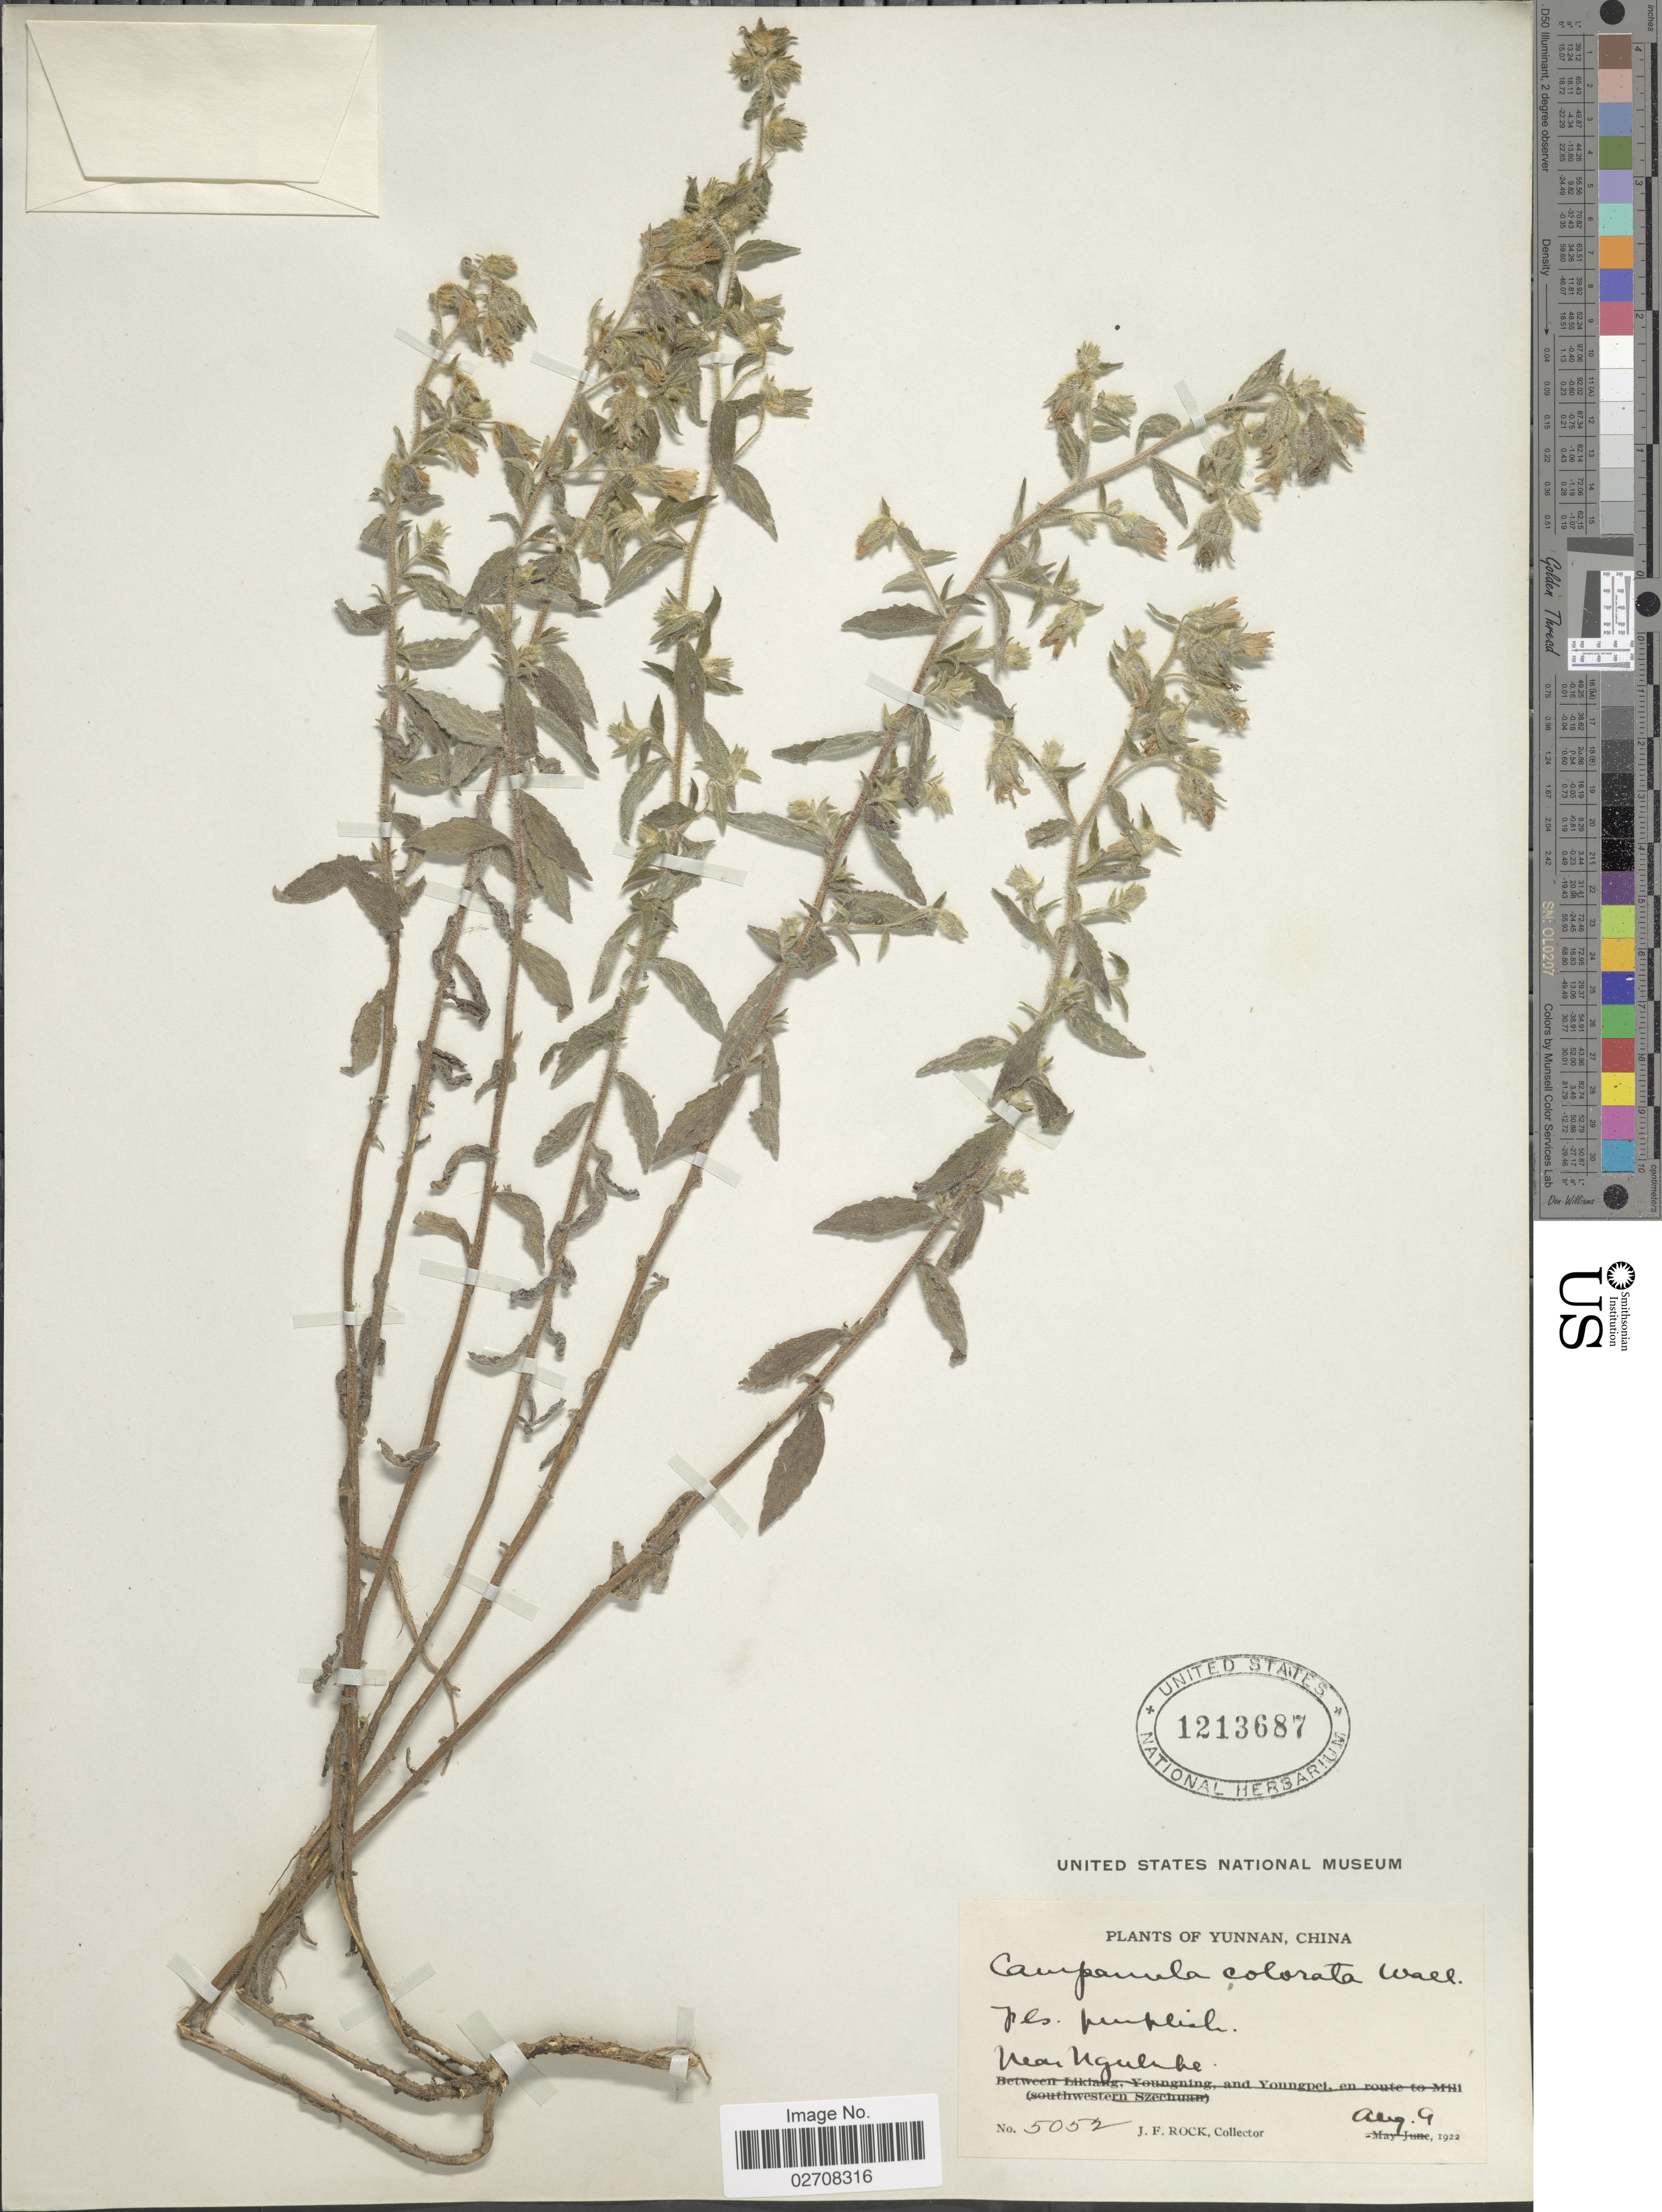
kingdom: Plantae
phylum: Tracheophyta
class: Magnoliopsida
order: Asterales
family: Campanulaceae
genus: Campanula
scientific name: Campanula colorata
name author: Wall.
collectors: J. F. Rock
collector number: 5052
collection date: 1922-08-09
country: China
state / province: Yunnan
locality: Near Nguluke.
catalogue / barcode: US 1213687